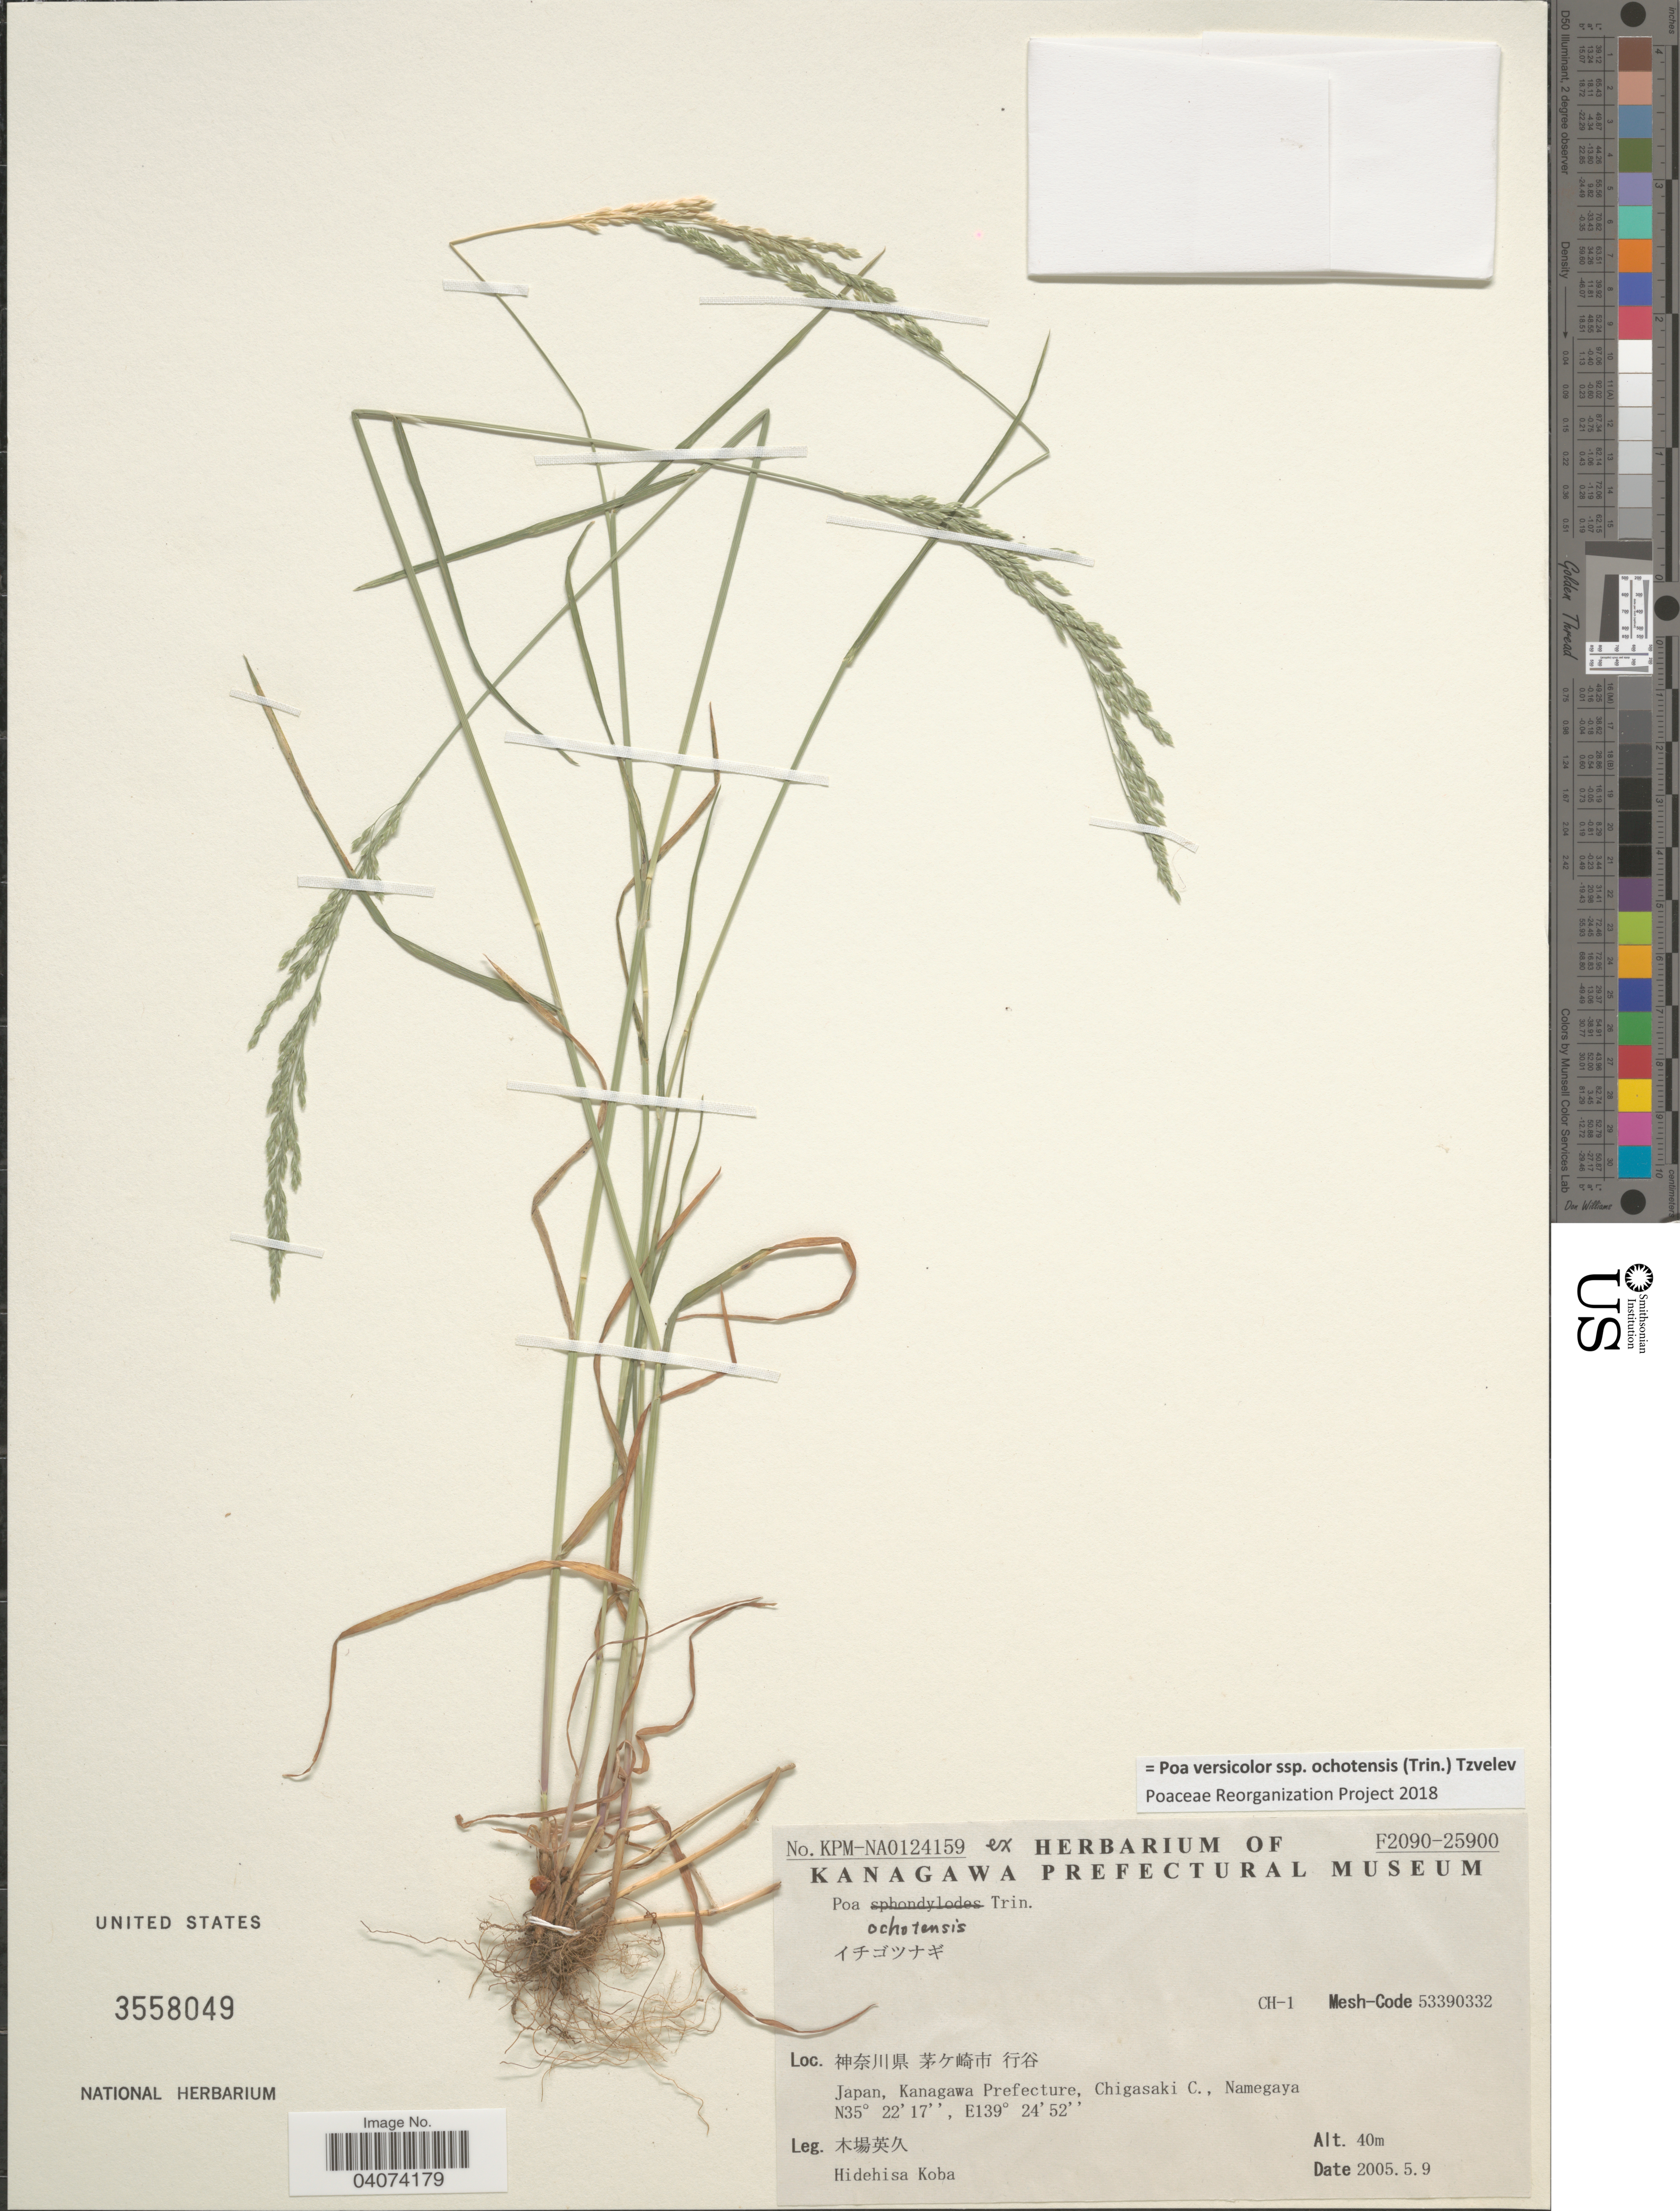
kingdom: Plantae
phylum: Tracheophyta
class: Liliopsida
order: Poales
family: Poaceae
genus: Poa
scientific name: Poa versicolor subsp. ochotensis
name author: (Trin.) Tzvelev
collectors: H. Koba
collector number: KPM-NA0124159?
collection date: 2005-05-09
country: Japan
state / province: Kanagawa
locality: Kanagawa Prefecture, Chigasaki C., Namegaya.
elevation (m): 40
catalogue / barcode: US 3558049